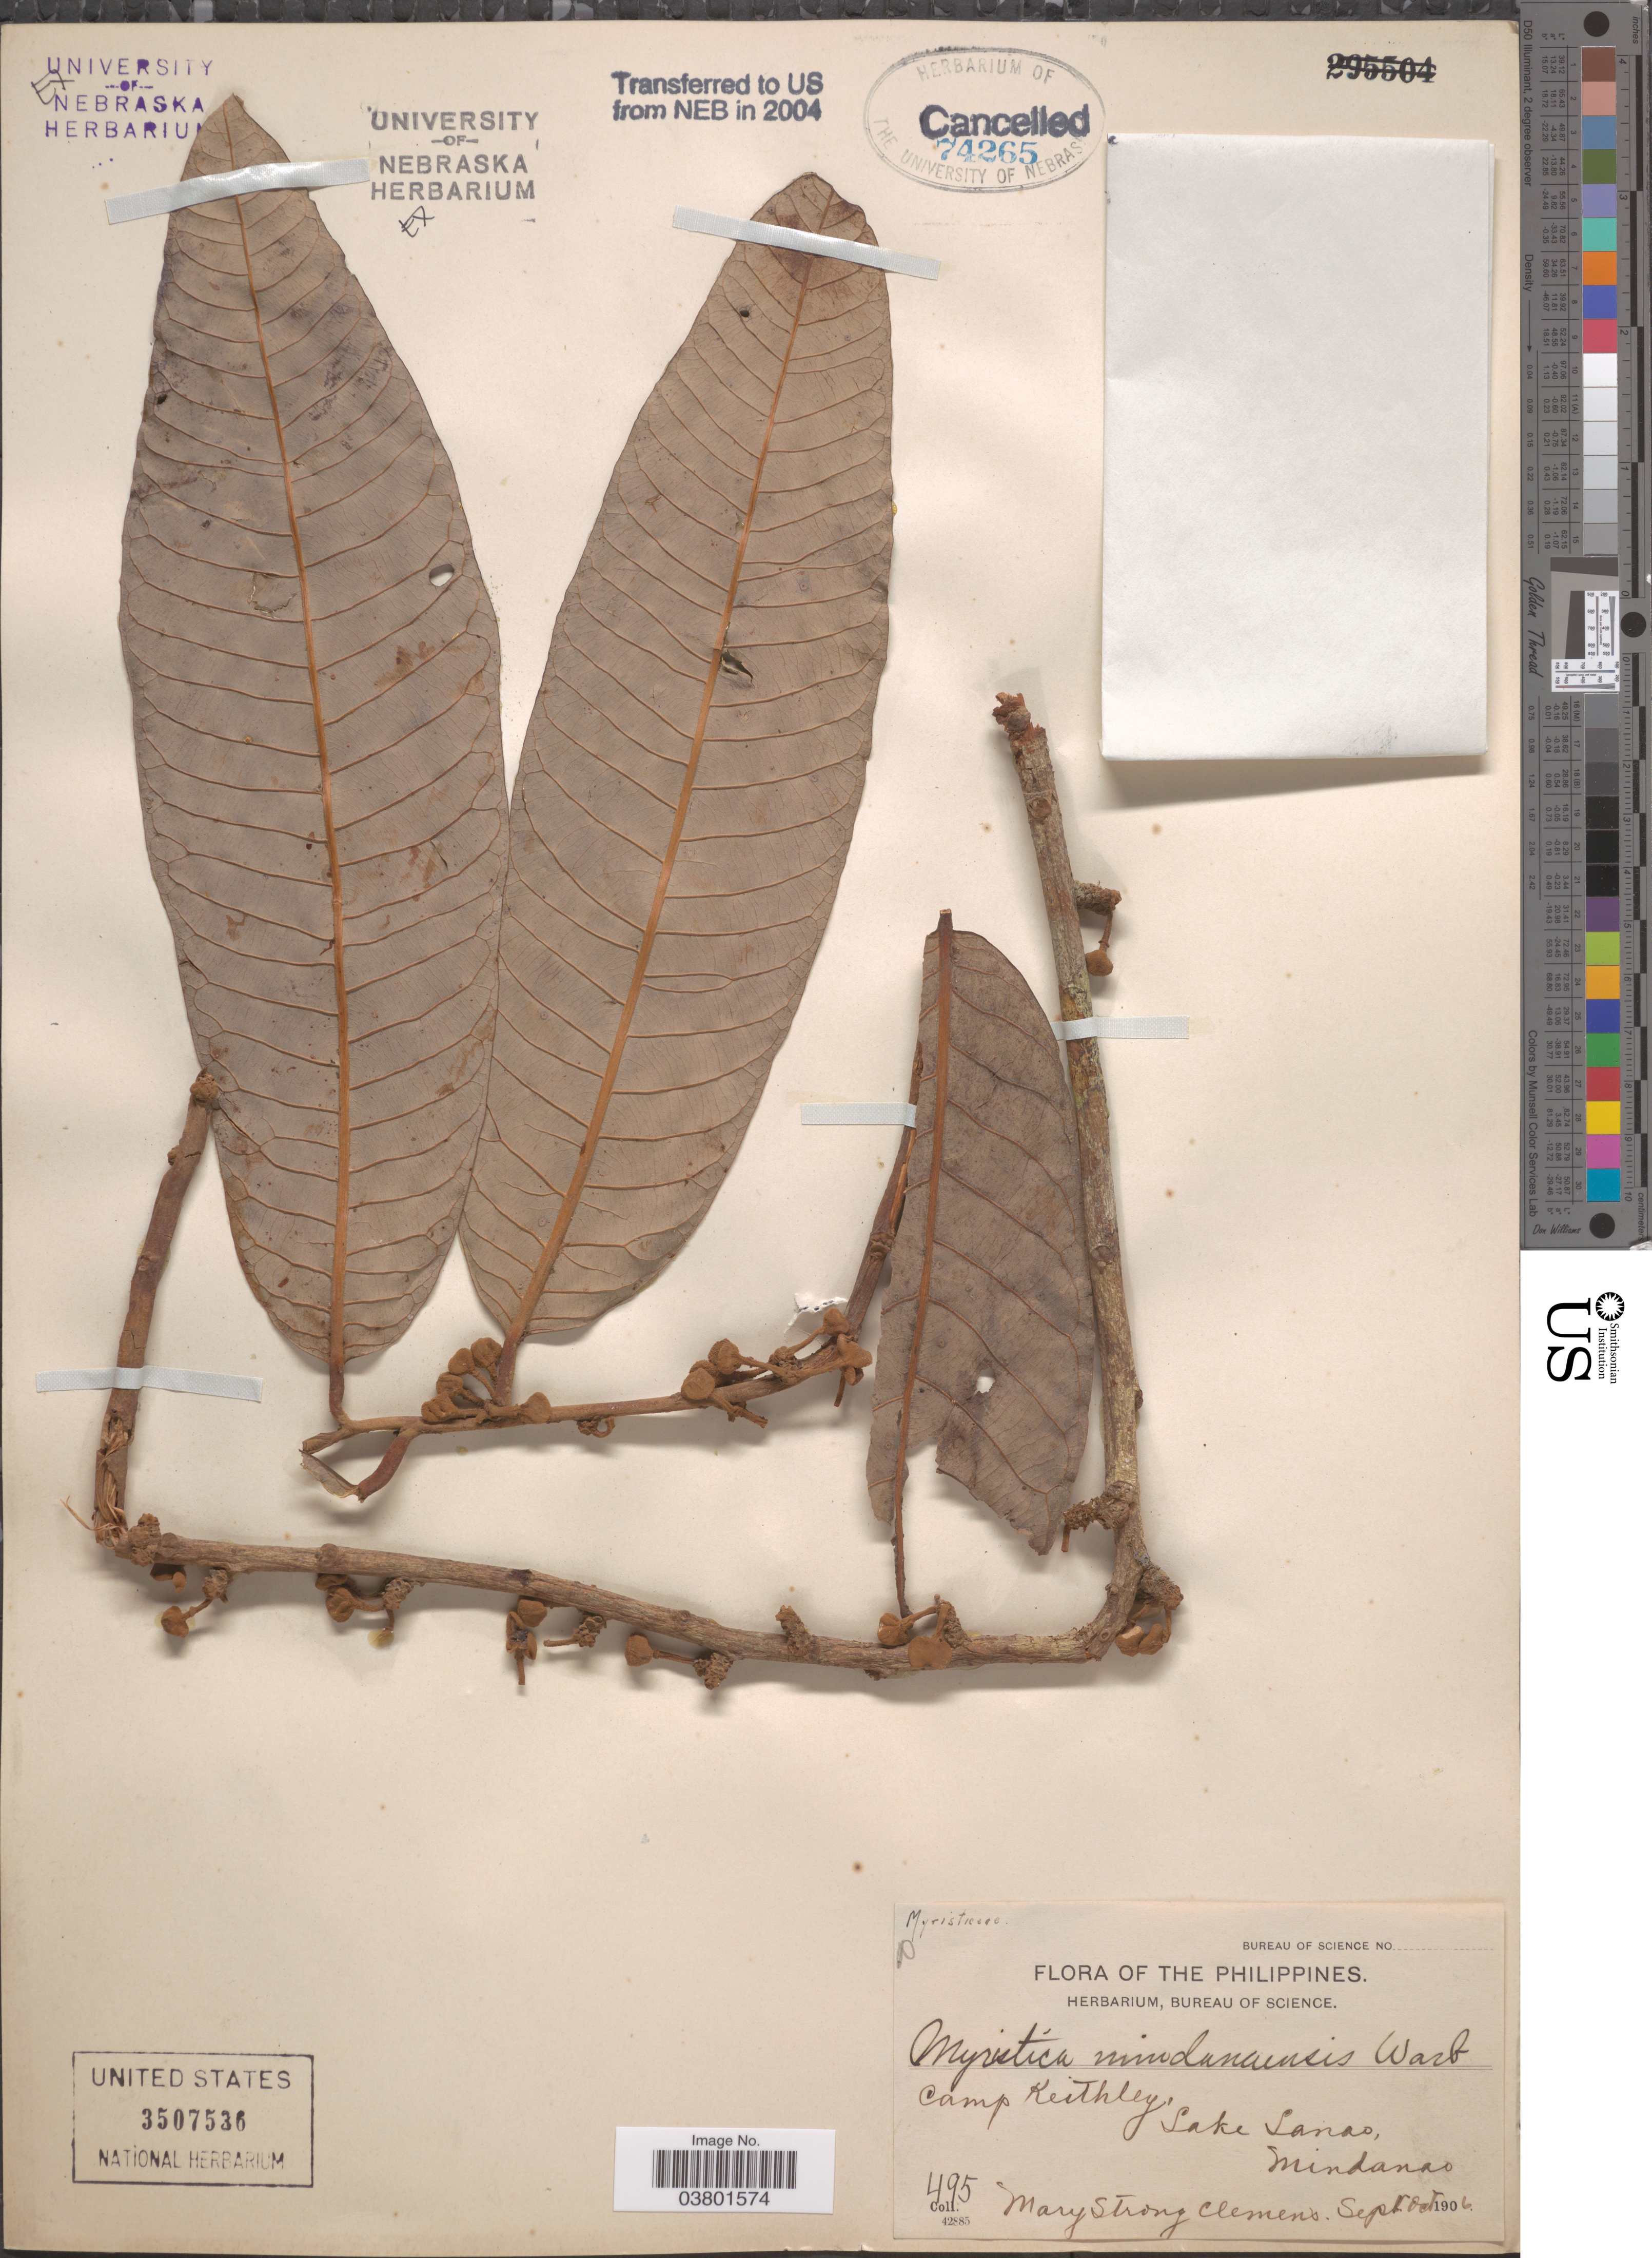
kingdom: Plantae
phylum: Tracheophyta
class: Magnoliopsida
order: Magnoliales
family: Myristicaceae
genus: Knema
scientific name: Knema korthalsii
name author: Warb.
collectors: M. S. Clemens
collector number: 495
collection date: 1906-09/1906-10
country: Philippines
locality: Camp Keithley, Lake Lanao, Mindanao.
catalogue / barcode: US 3507536